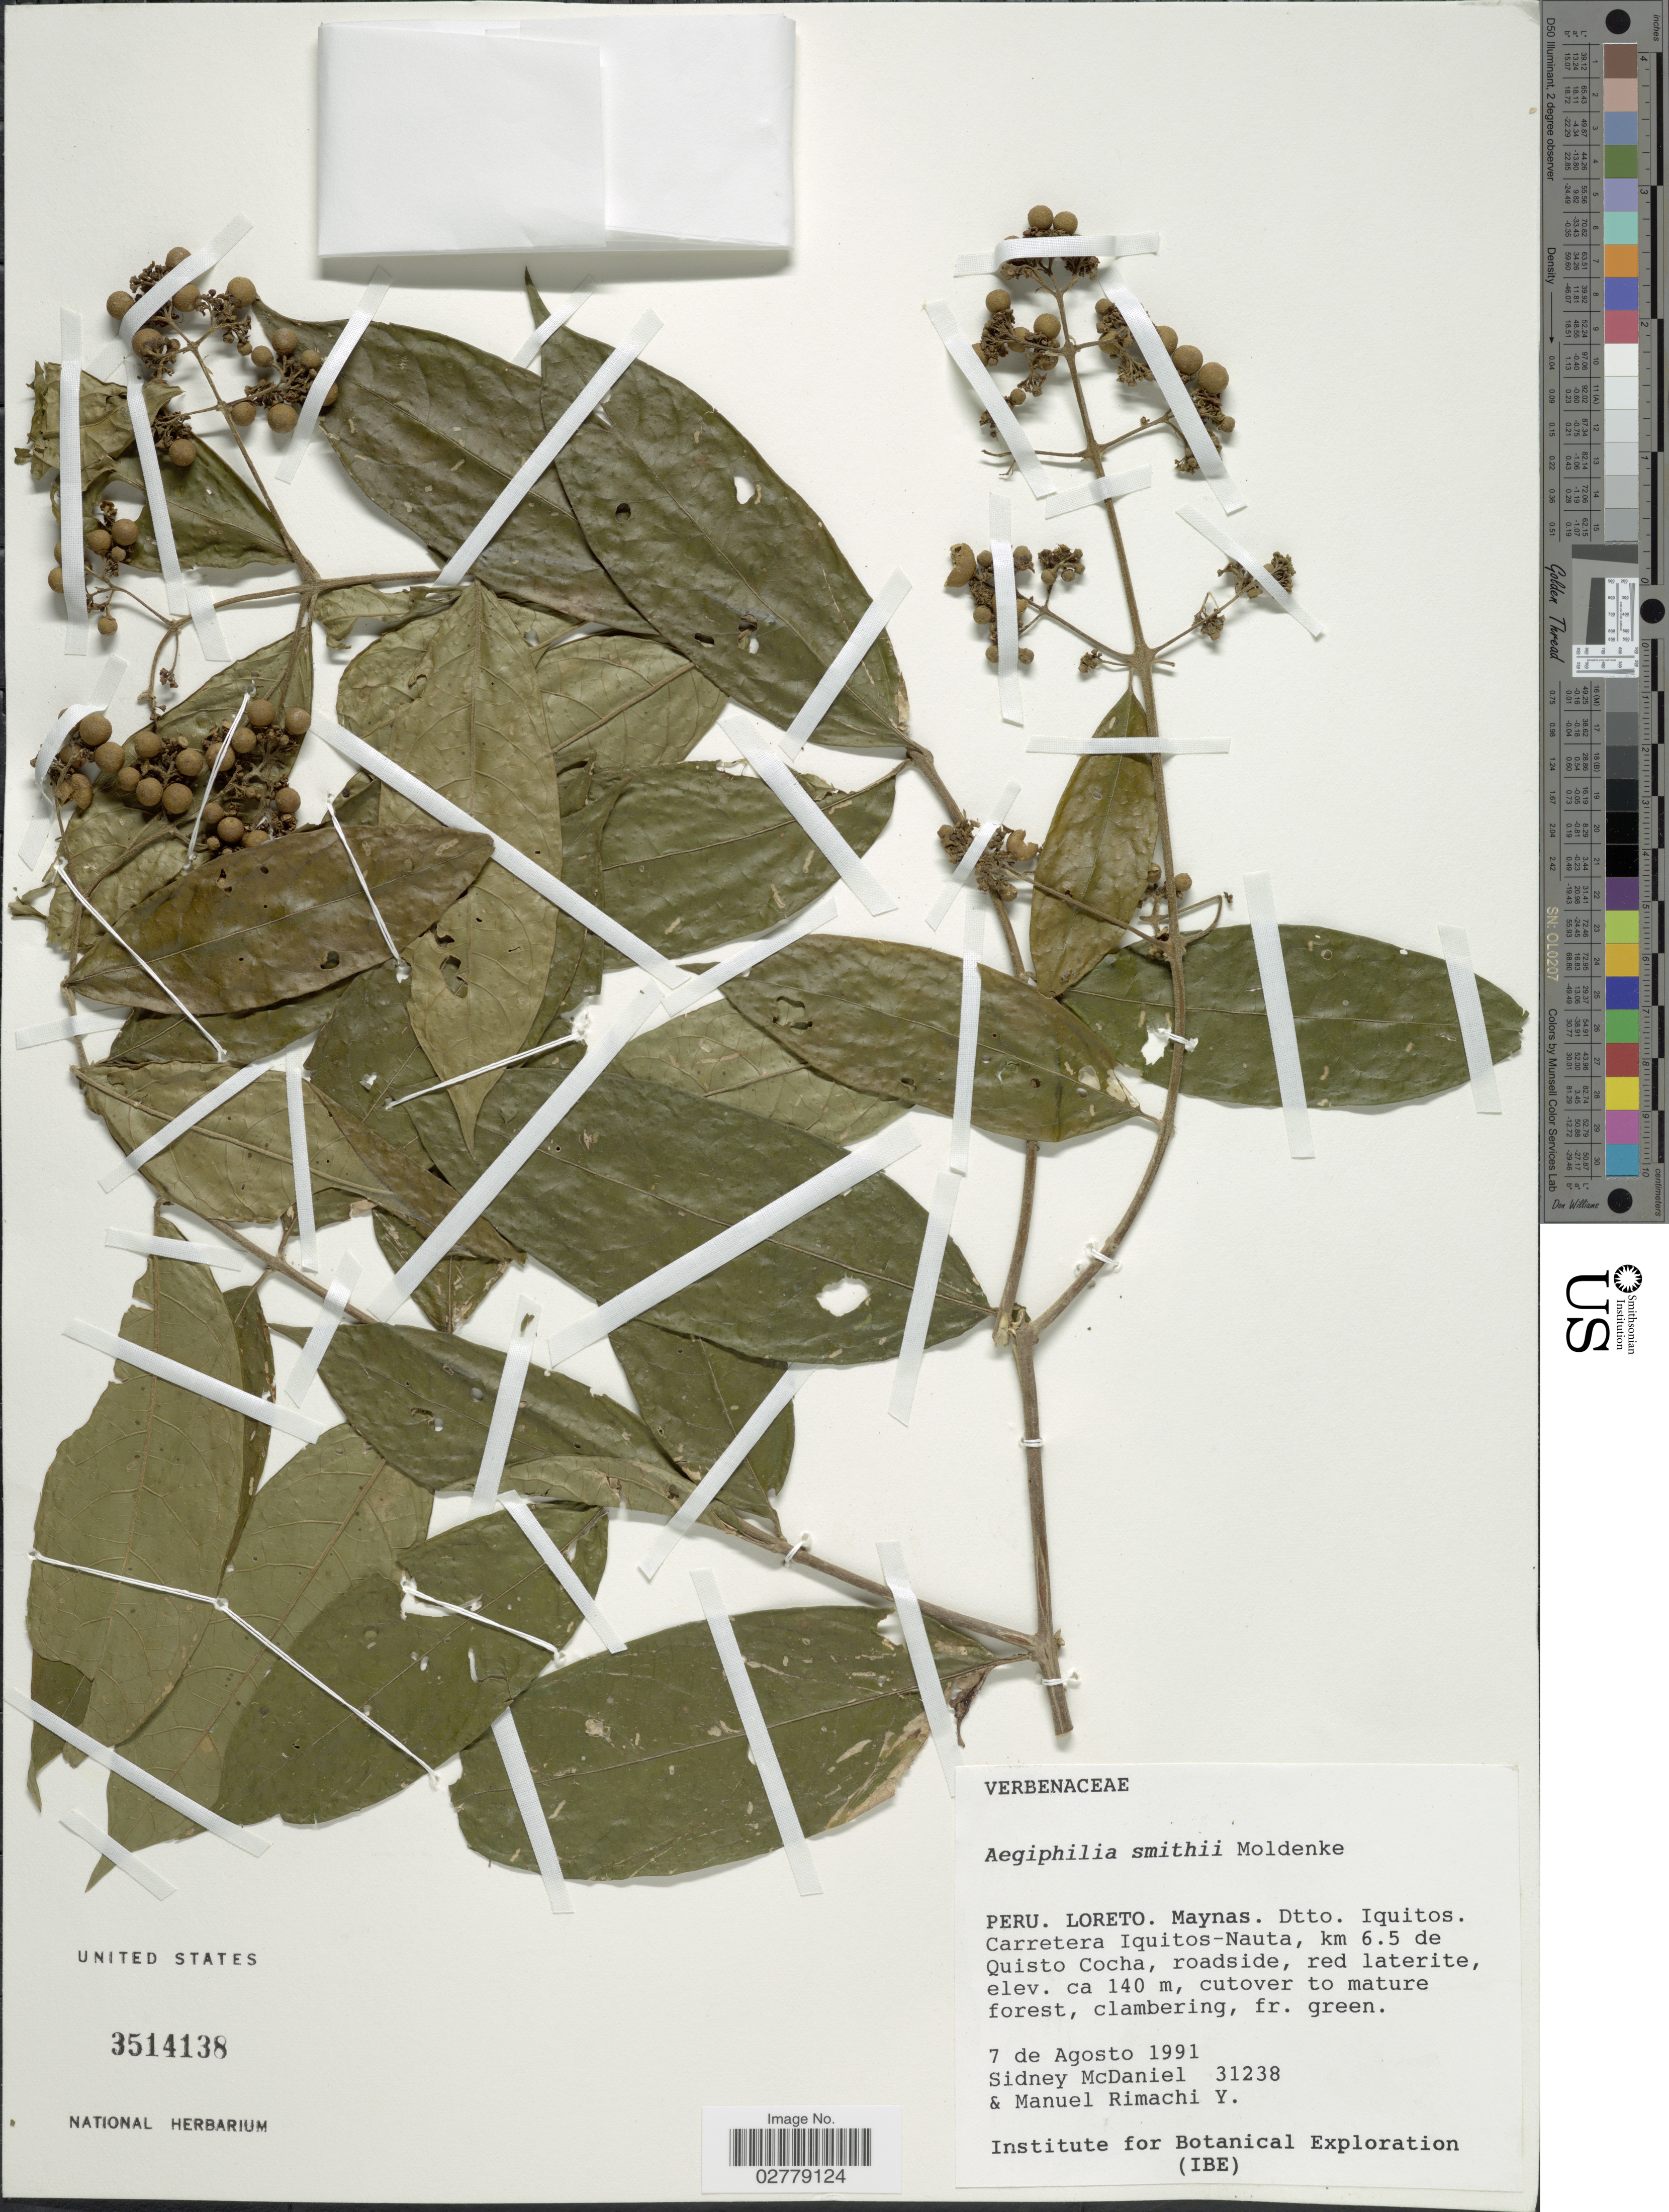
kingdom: Plantae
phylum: Tracheophyta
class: Magnoliopsida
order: Lamiales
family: Lamiaceae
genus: Aegiphila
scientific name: Aegiphila smithii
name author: Moldenke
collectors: S. McDaniel & M. Rimachi Y.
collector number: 31238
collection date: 1991-08-07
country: Peru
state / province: Loreto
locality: Loreto, Maynas, Dtto. Iquitos, Carretera Iquitos-Nauta, km 6.5 de Quisto Cocha, roadside.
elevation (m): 140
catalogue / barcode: US 3514138